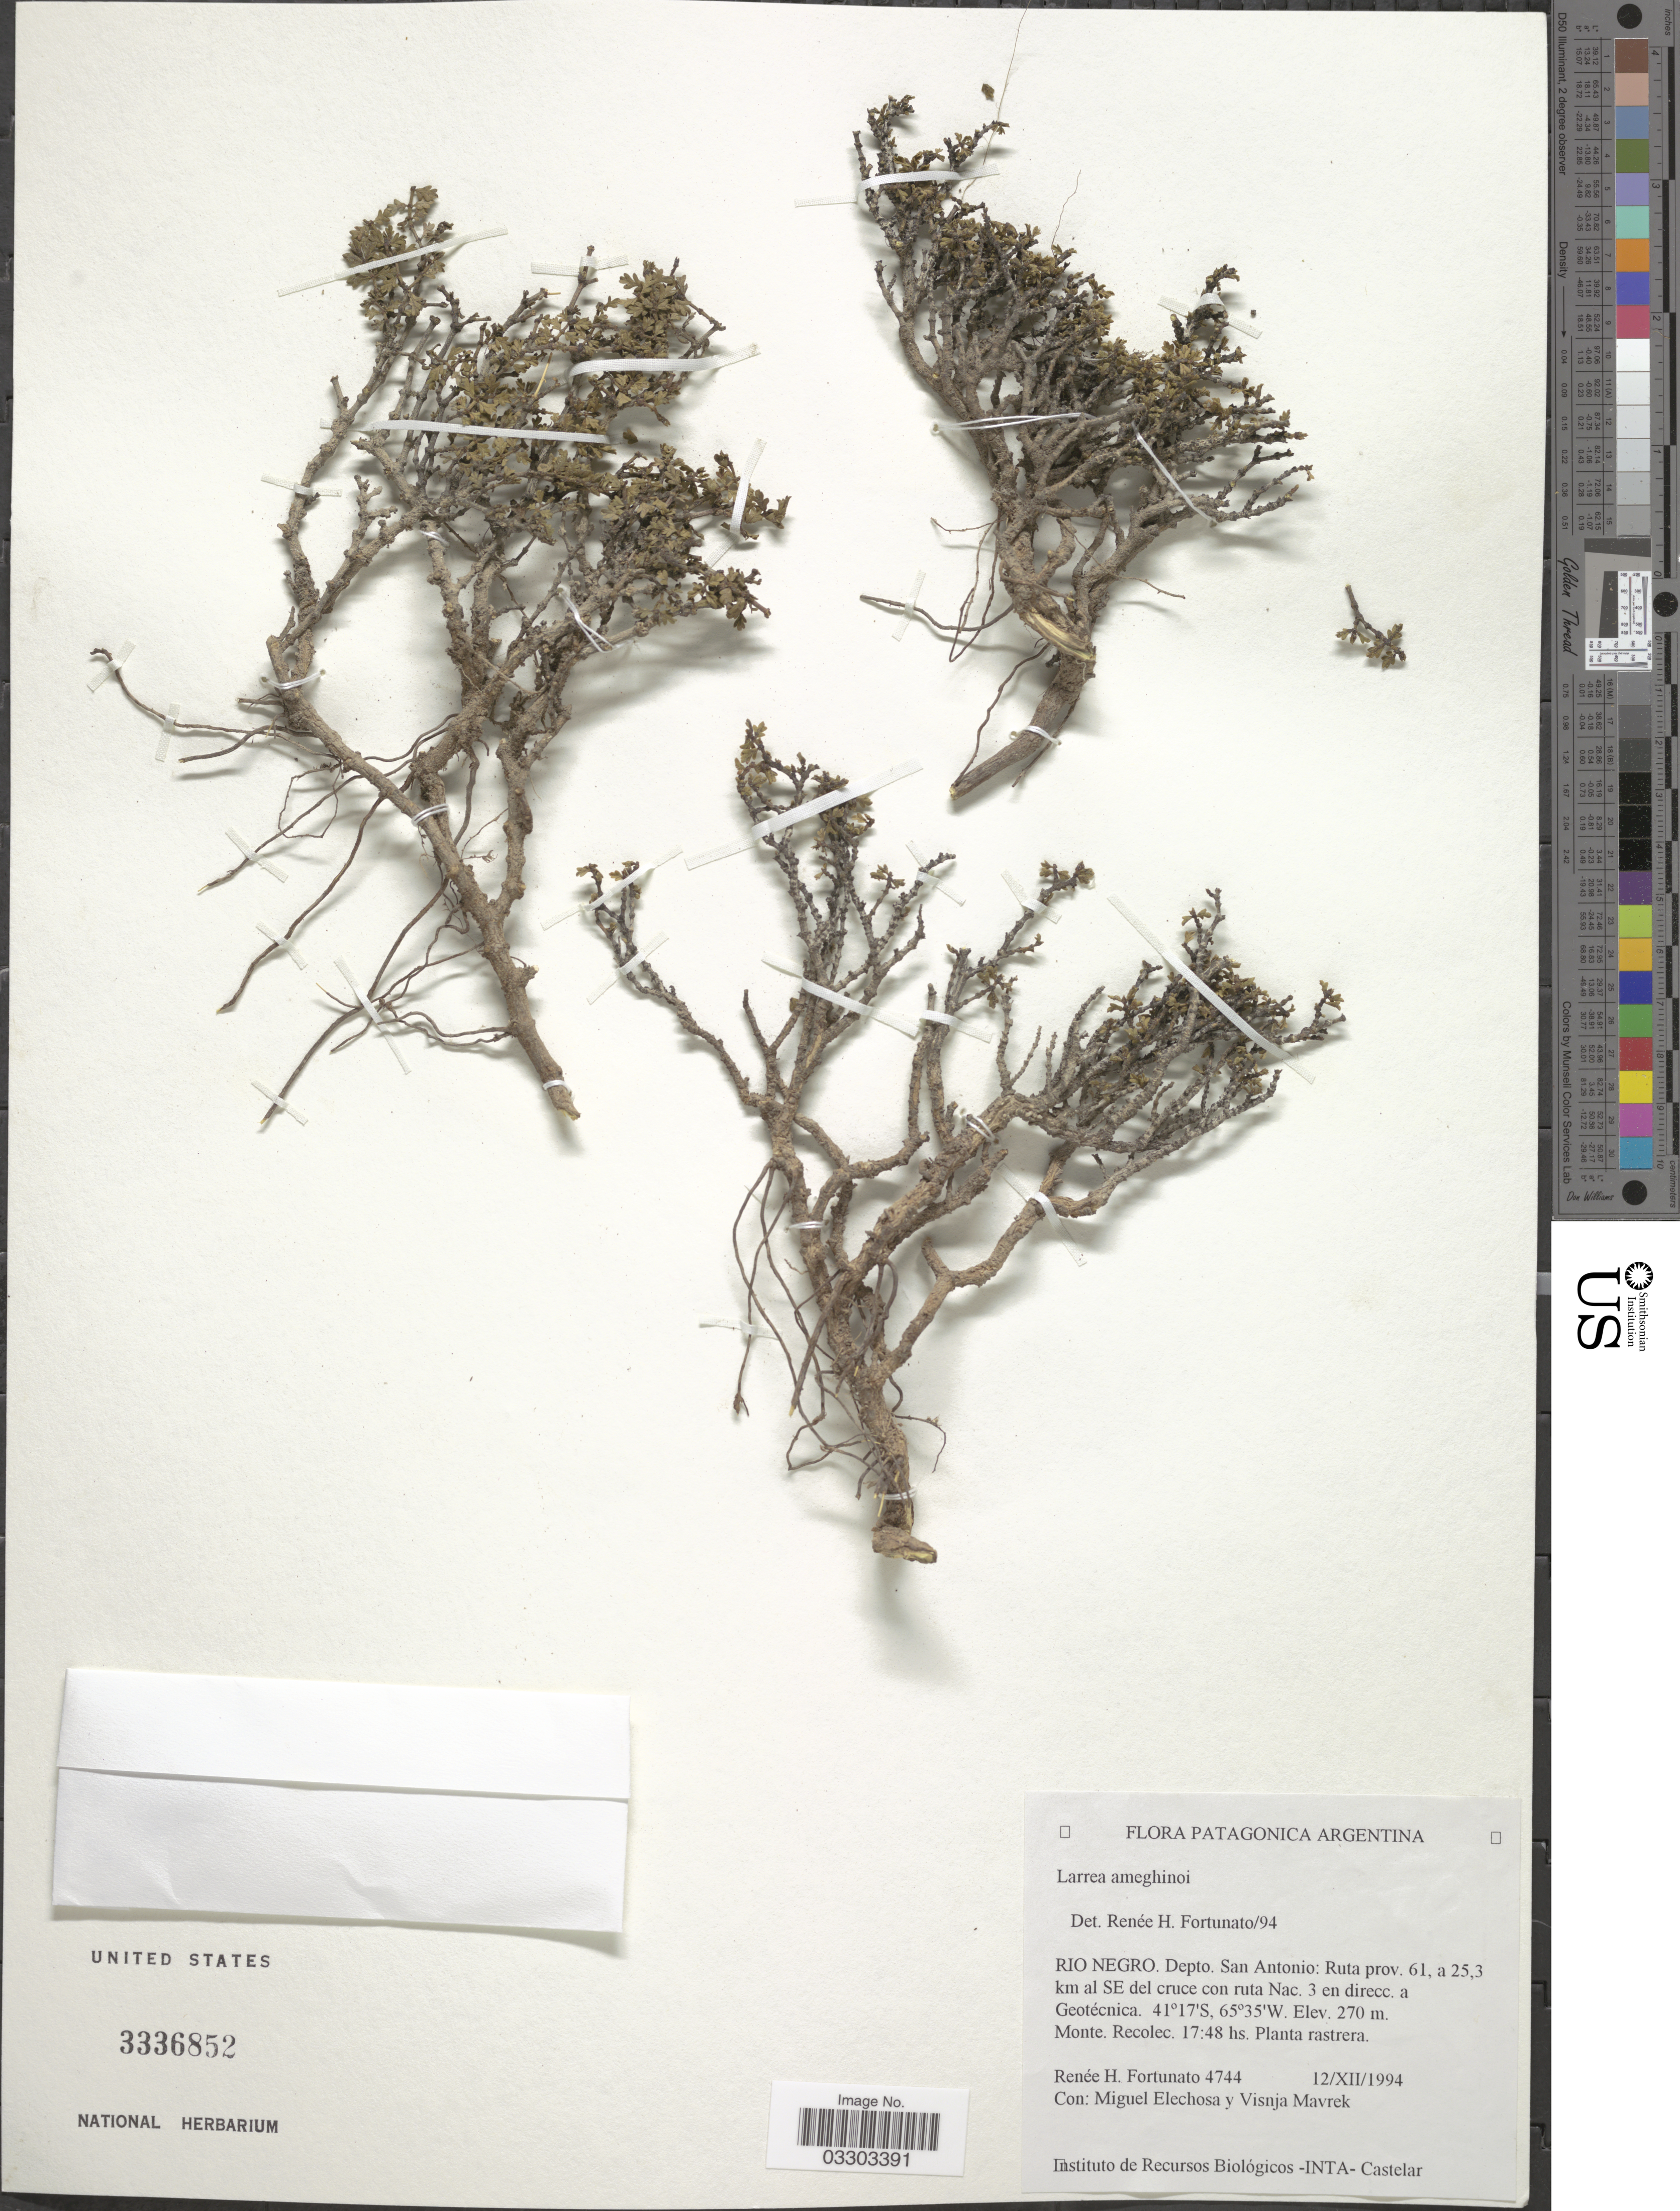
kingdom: Plantae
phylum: Tracheophyta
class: Magnoliopsida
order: Zygophyllales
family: Zygophyllaceae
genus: Larrea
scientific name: Larrea ameghinoi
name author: Speg.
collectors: R. H. Fortunato, M. Elechosa & V. Mavrek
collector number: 4744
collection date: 1994-12-12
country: Argentina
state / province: Rio Negro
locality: Patagonica. Depto. San Antonio: Ruta prov. 61, a 25,3 km al SE del cruce con ruta Nac. 3 en direcc. a Geotécnica.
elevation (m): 270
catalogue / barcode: US 3336852